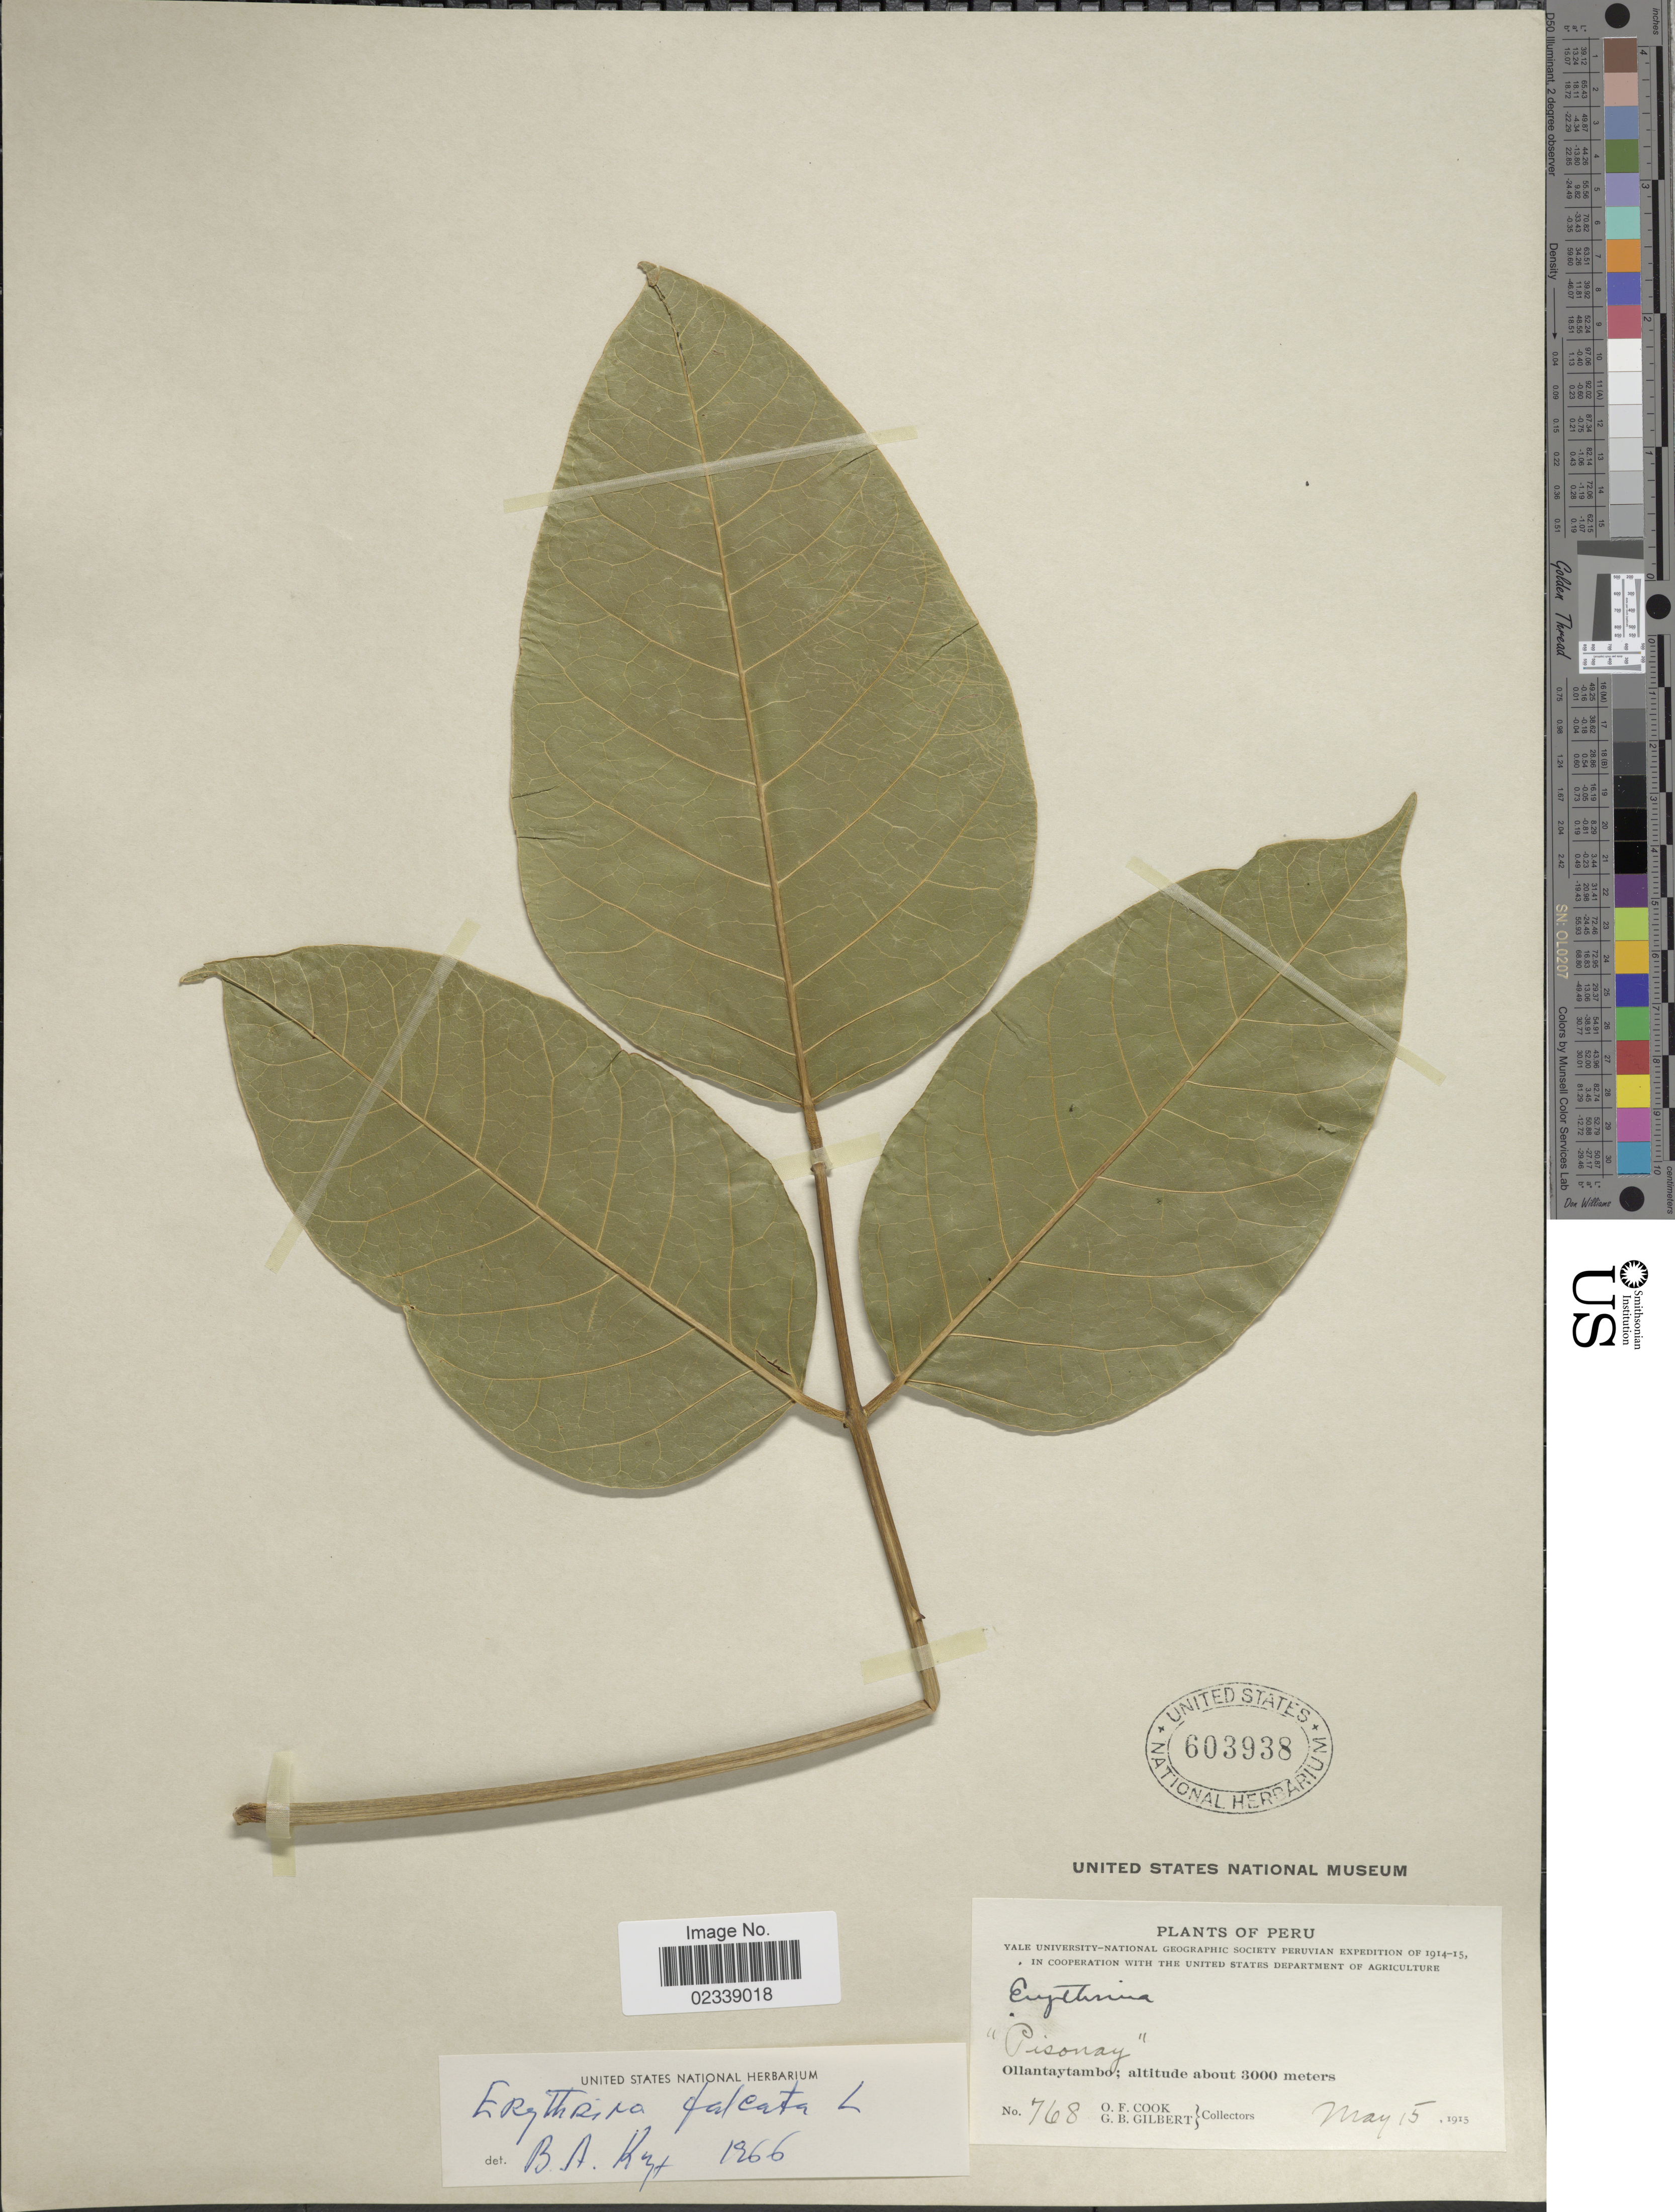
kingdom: Plantae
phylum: Tracheophyta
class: Magnoliopsida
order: Fabales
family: Fabaceae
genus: Erythrina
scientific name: Erythrina falcata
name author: Benth.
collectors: O. F. Cook & G. B. Gilbert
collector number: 768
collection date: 1915-05-15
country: Peru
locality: Ollantaytambo.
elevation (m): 3000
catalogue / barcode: US 603938